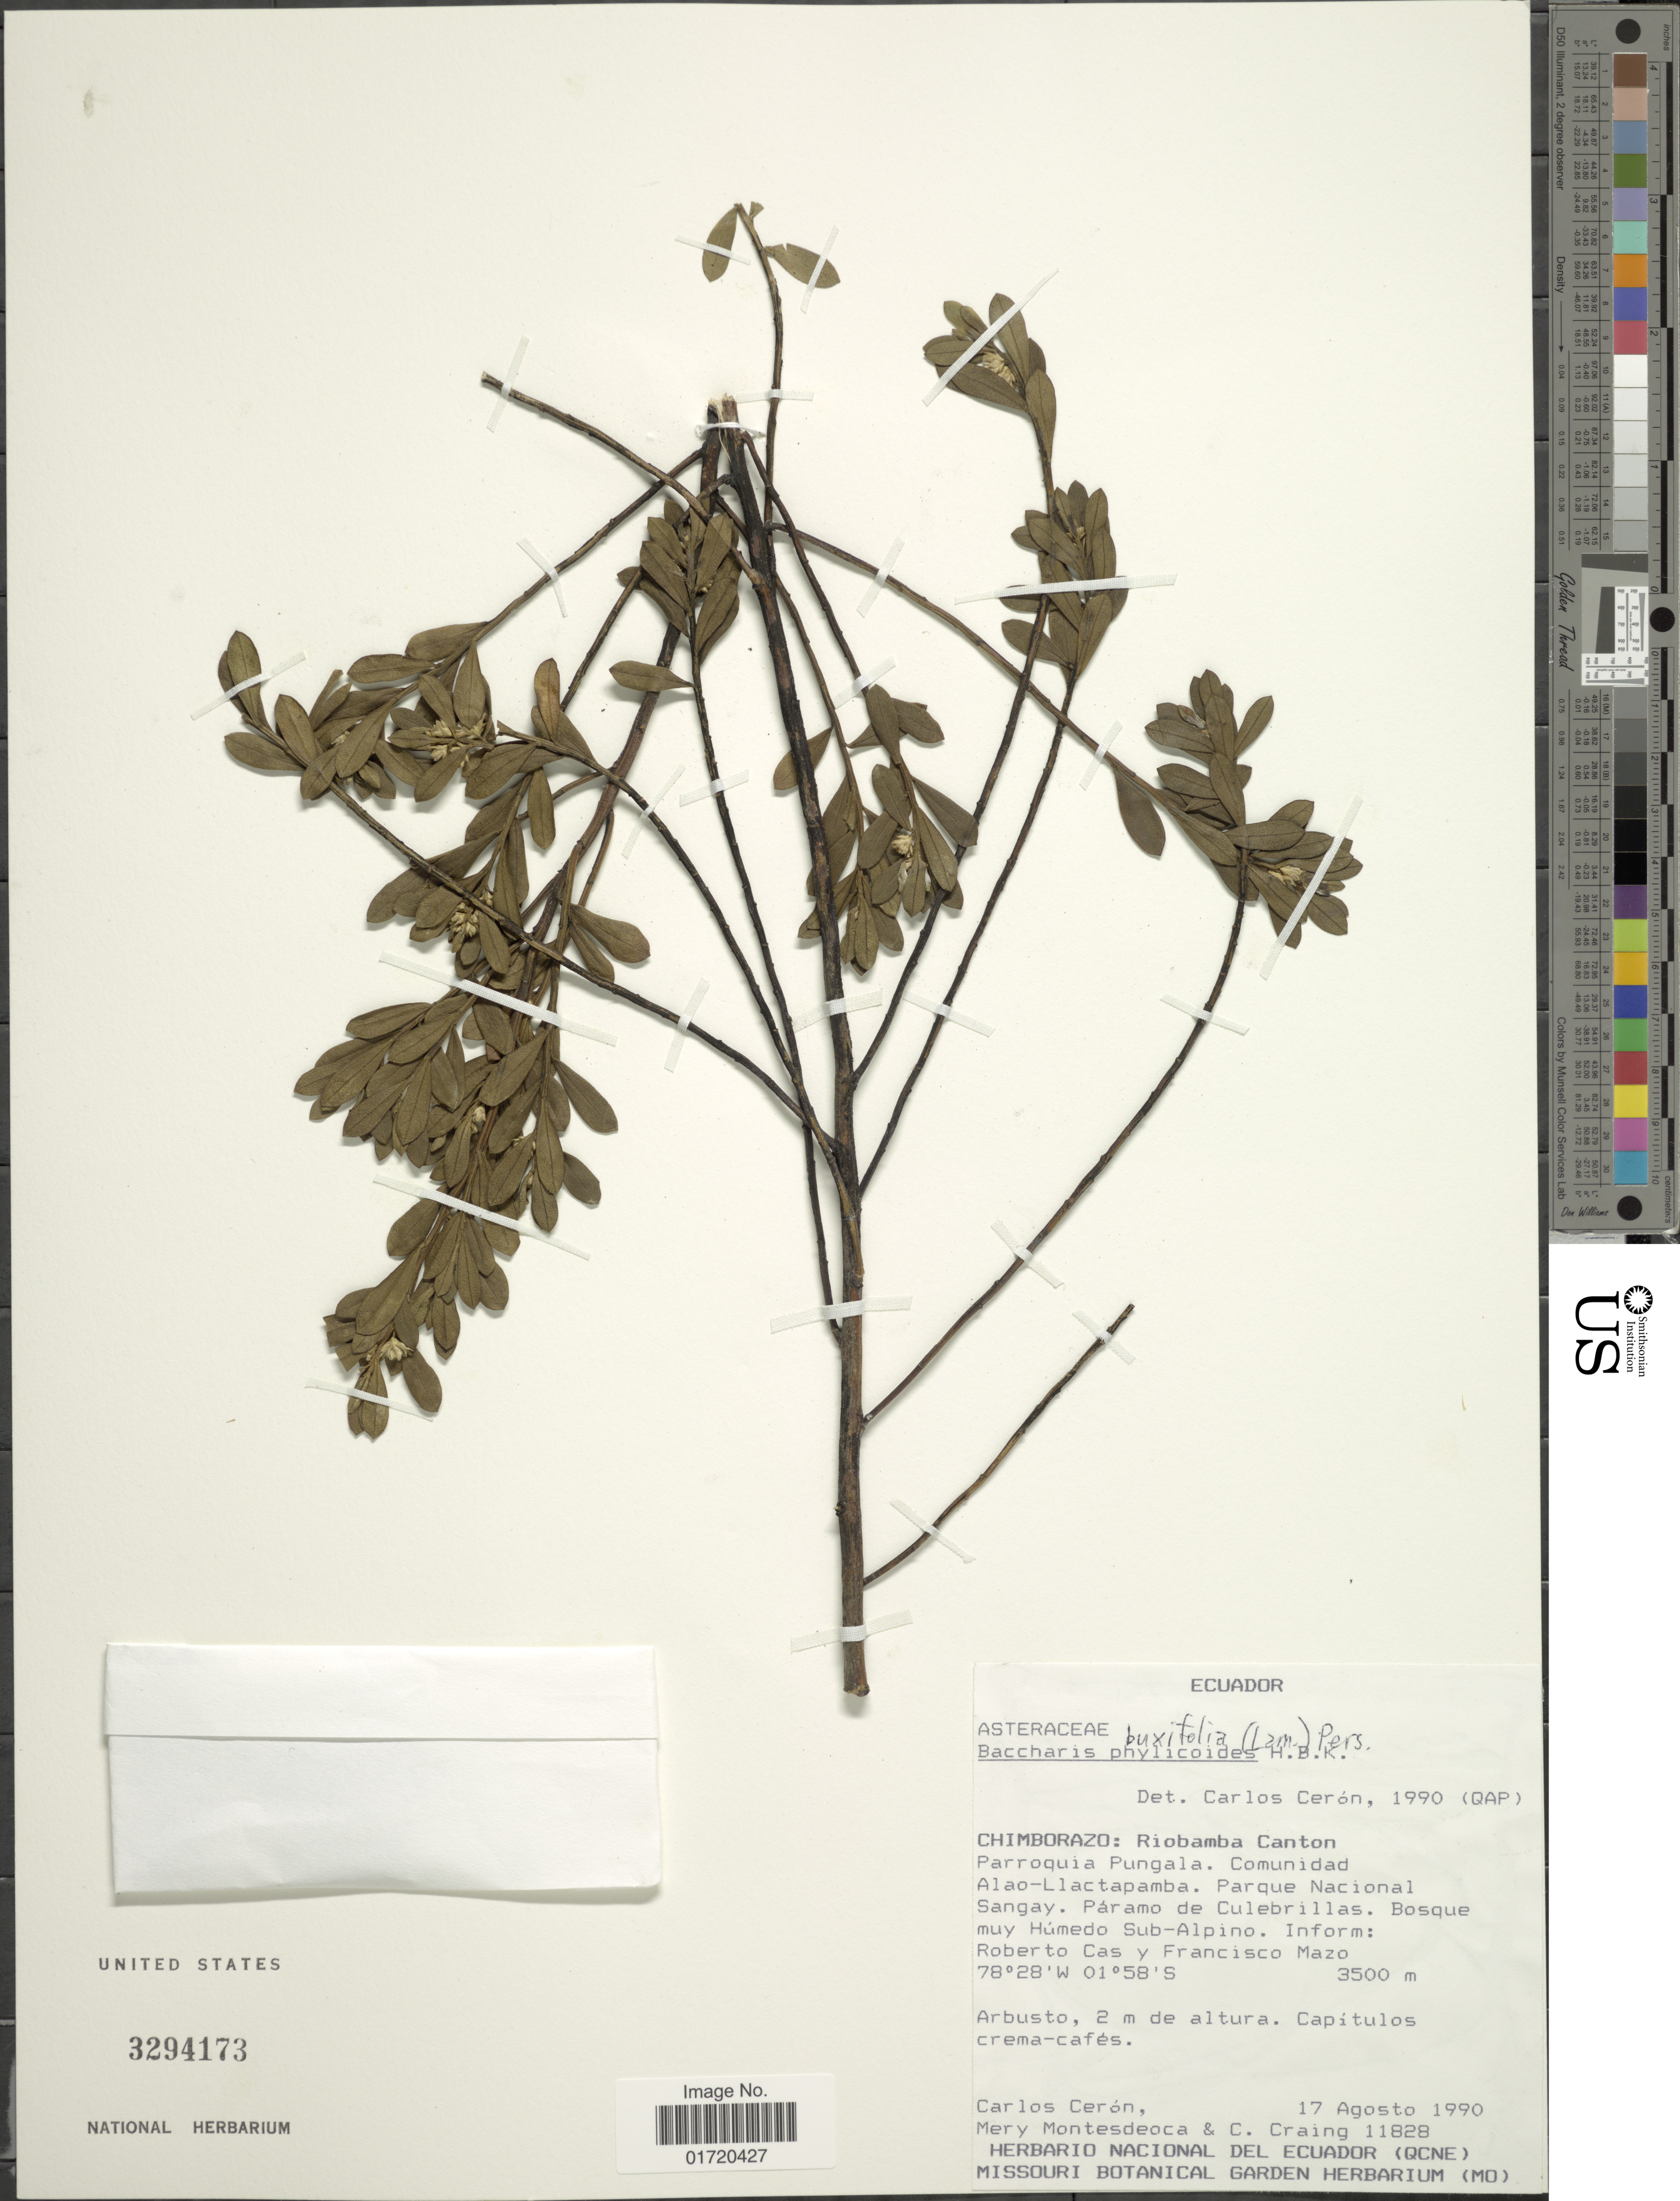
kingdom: Plantae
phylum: Tracheophyta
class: Magnoliopsida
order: Asterales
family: Asteraceae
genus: Baccharis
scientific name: Baccharis buxifolia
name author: (Lam.) Pers.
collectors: C. E. Cerón M., M. Montesdeoca, C. Craing, R. Cas & F. Mazo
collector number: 11828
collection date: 1990-08-17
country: Ecuador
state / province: Chimborazo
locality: Riobamba Canton. parroguia Pungala. Comunidad Alao-Llactapamba. Parque Nacional Sangay. Parama de Culebrillas.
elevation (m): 3500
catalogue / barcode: US 3294173